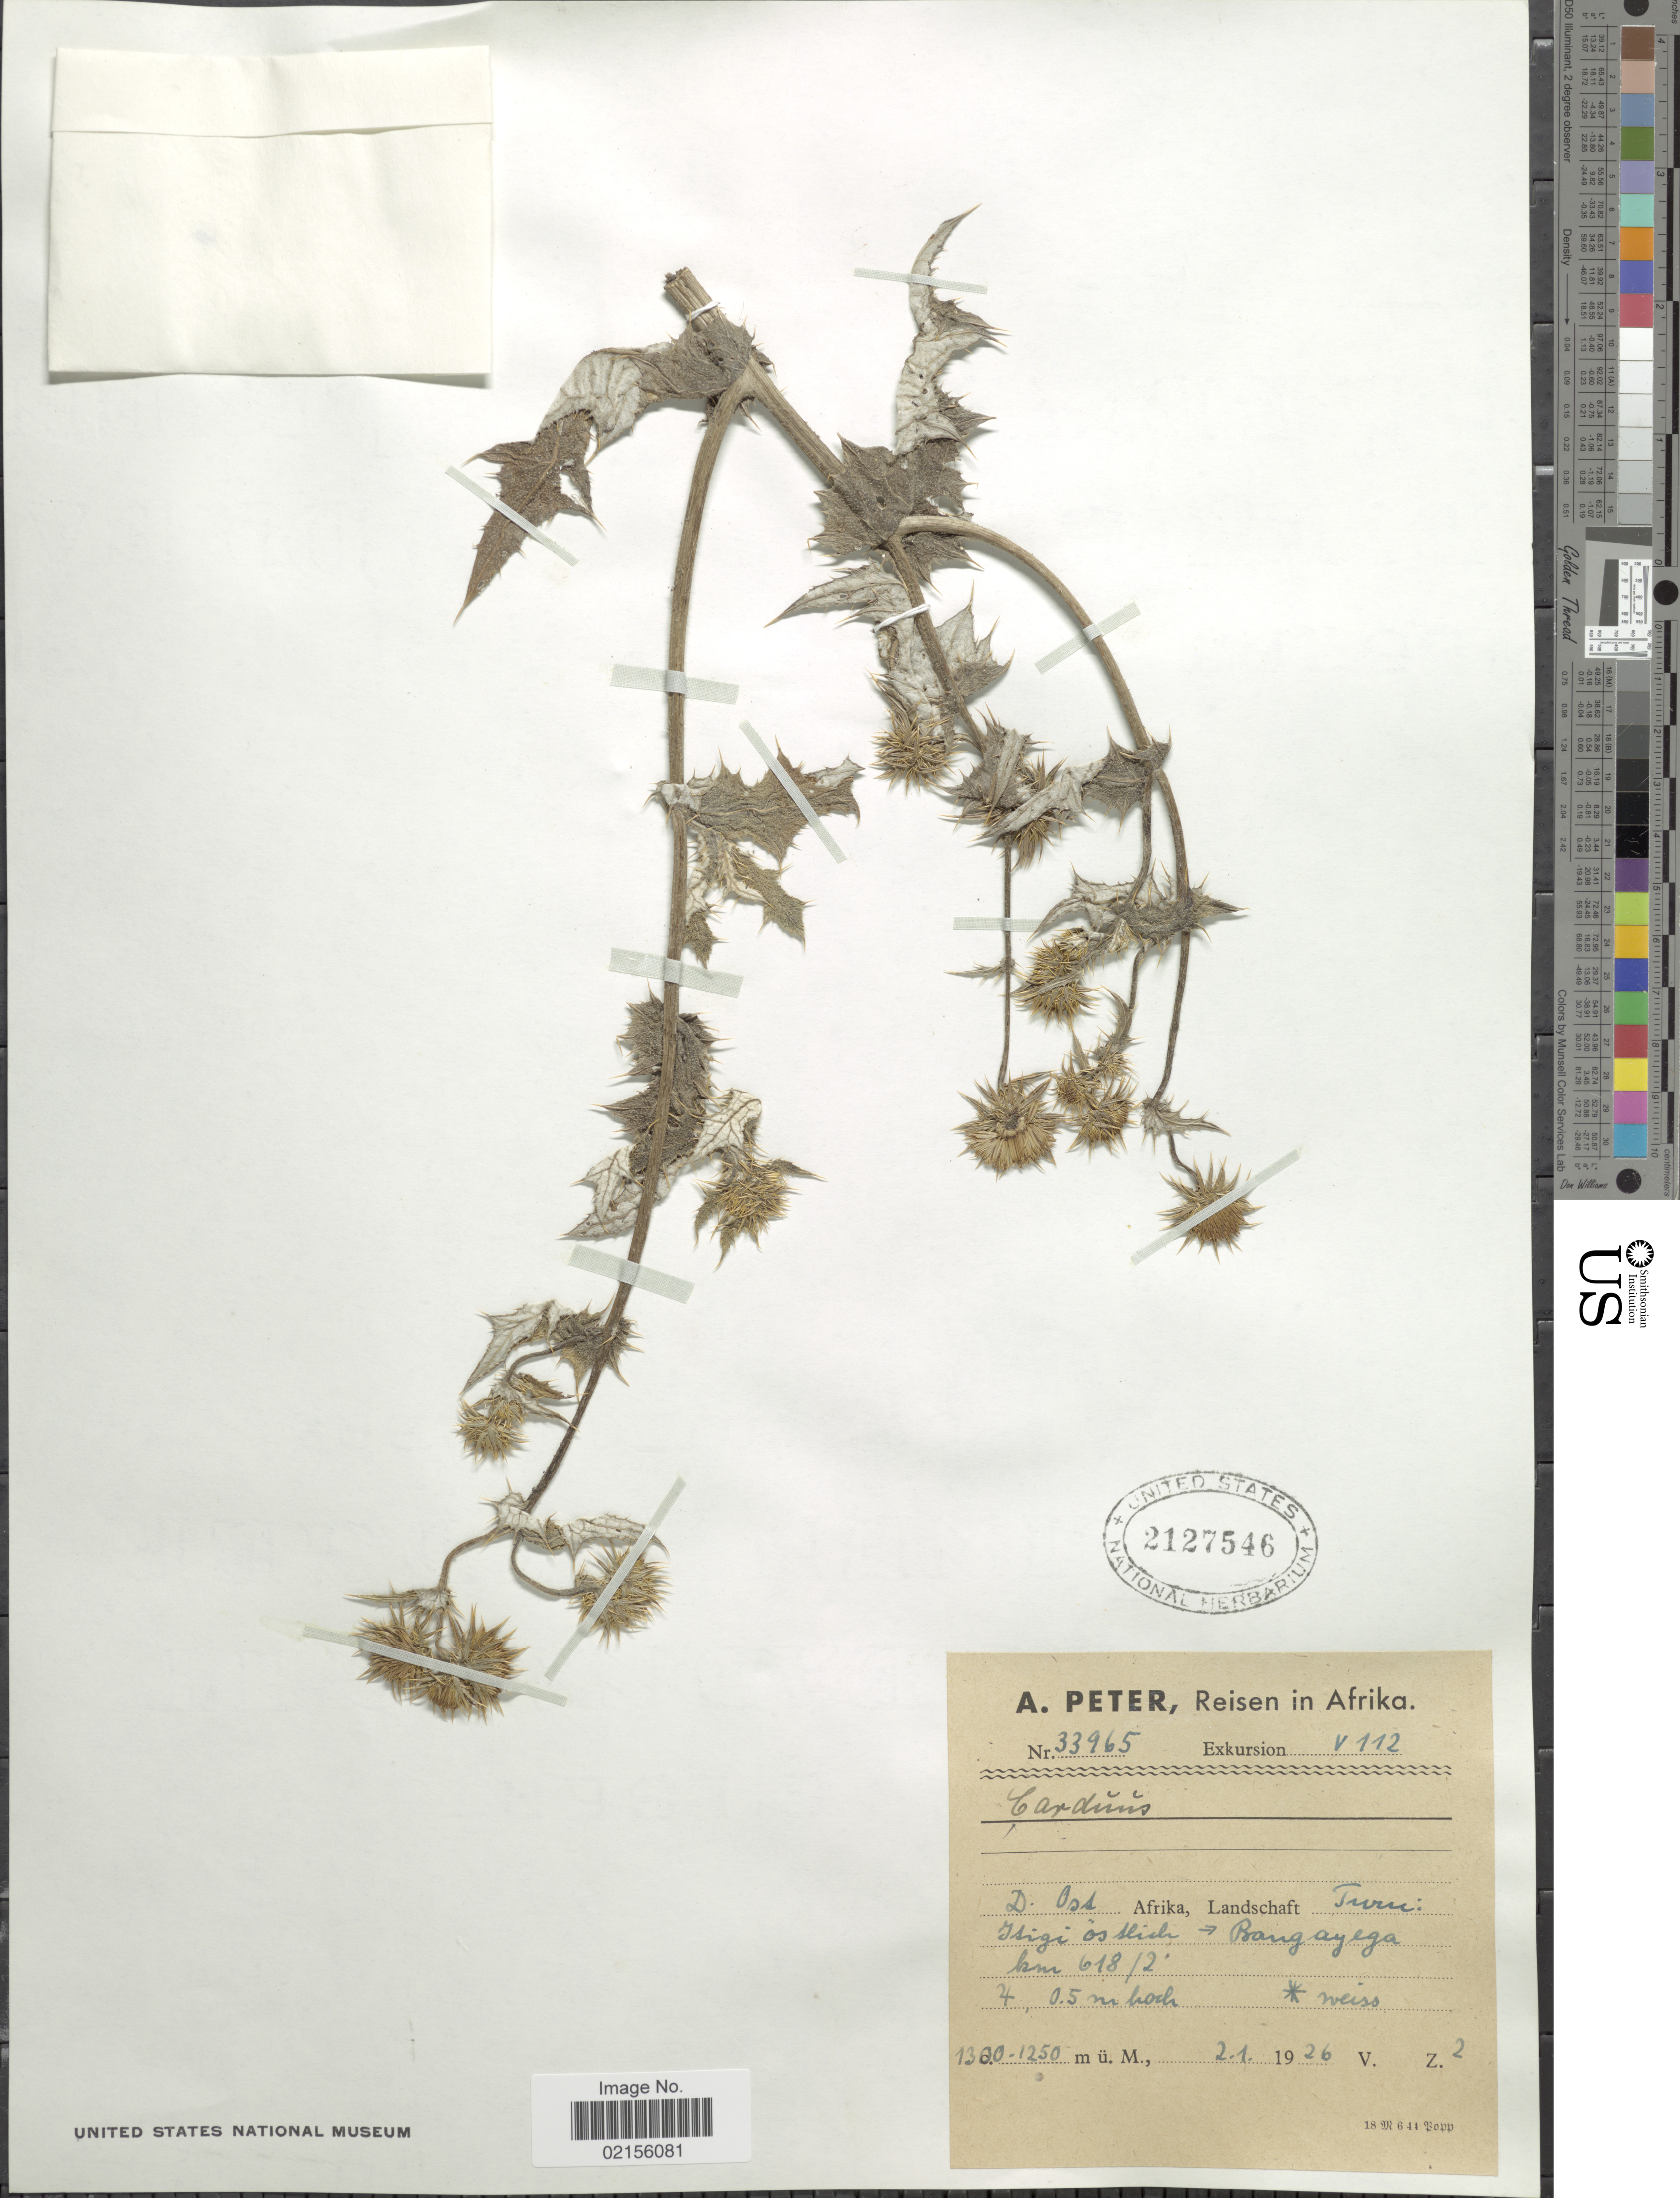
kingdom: Plantae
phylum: Tracheophyta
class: Magnoliopsida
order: Asterales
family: Asteraceae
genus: Carduus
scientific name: Carduus sp.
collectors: A. Peter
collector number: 33965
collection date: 1926-01-02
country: Tanzania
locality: Bangayega km 618/2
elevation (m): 1250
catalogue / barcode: US 2127546